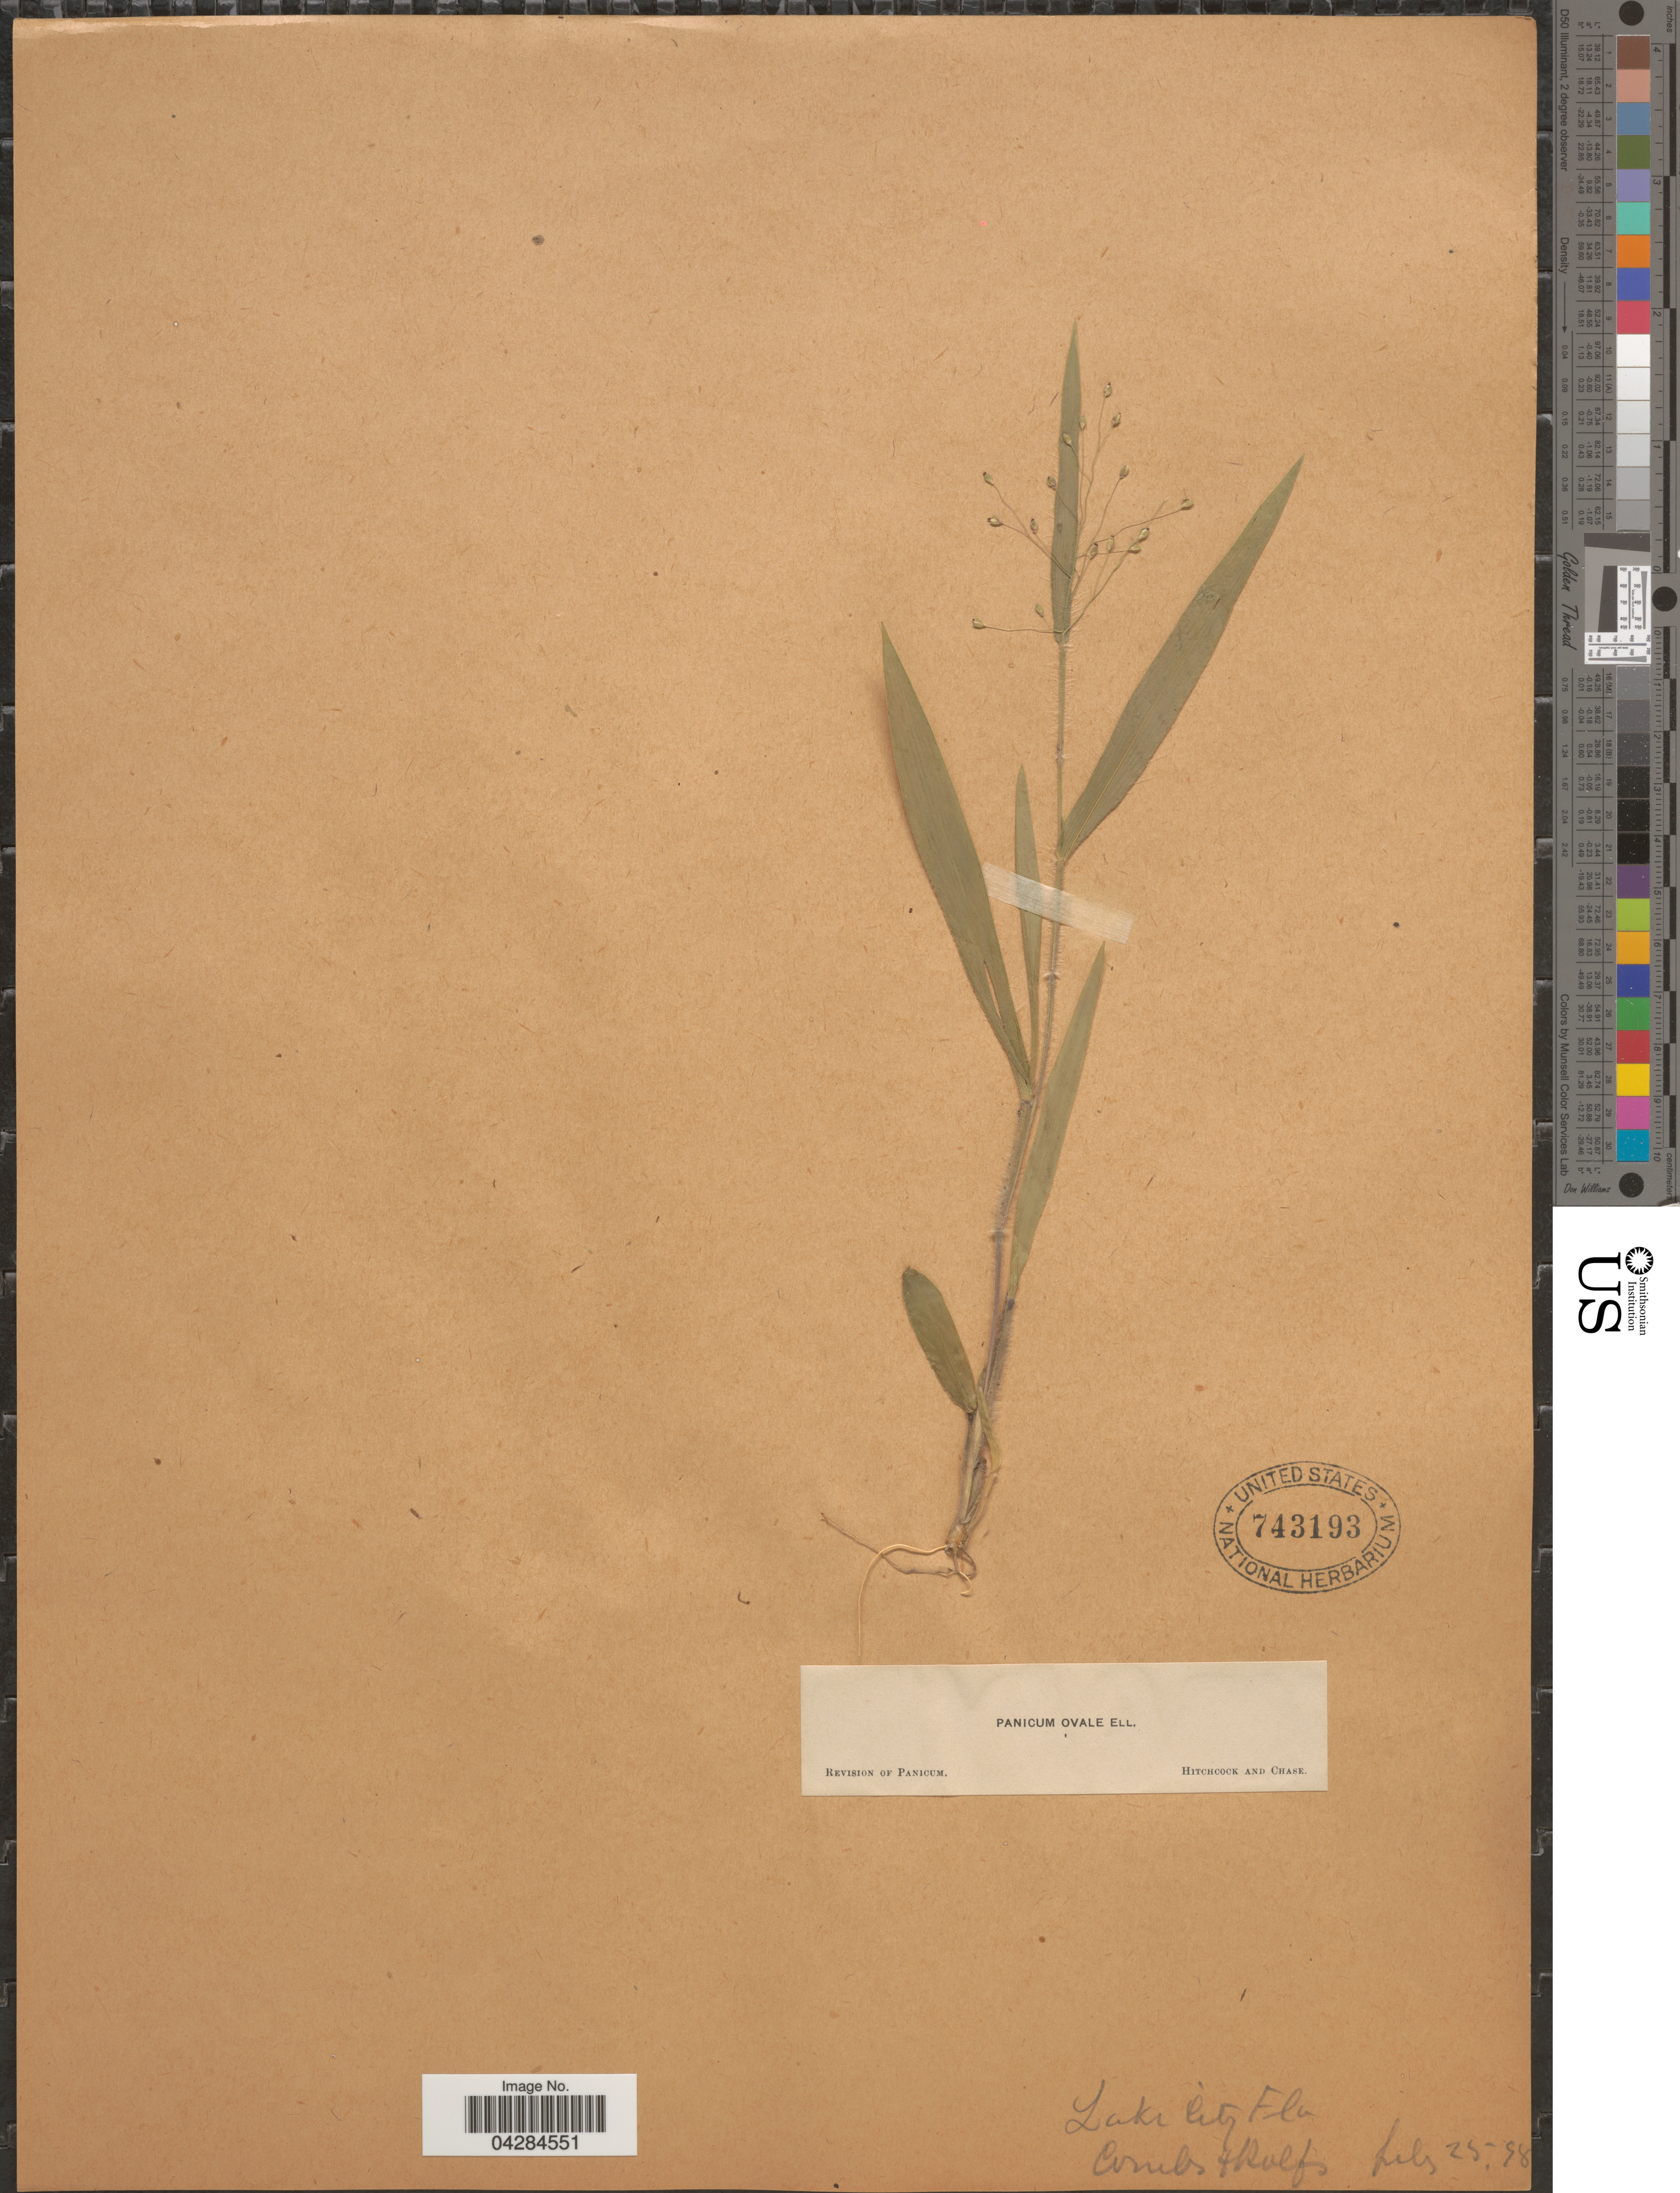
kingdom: Plantae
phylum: Tracheophyta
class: Liliopsida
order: Poales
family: Poaceae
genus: Dichanthelium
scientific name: Dichanthelium ovale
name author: (Elliott) Gould & C.A. Clark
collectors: -. Combs & Rolfs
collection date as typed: Transcribed d/m/y: 25/7/98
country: United States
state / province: Florida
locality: Lake City.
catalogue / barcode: US 743193